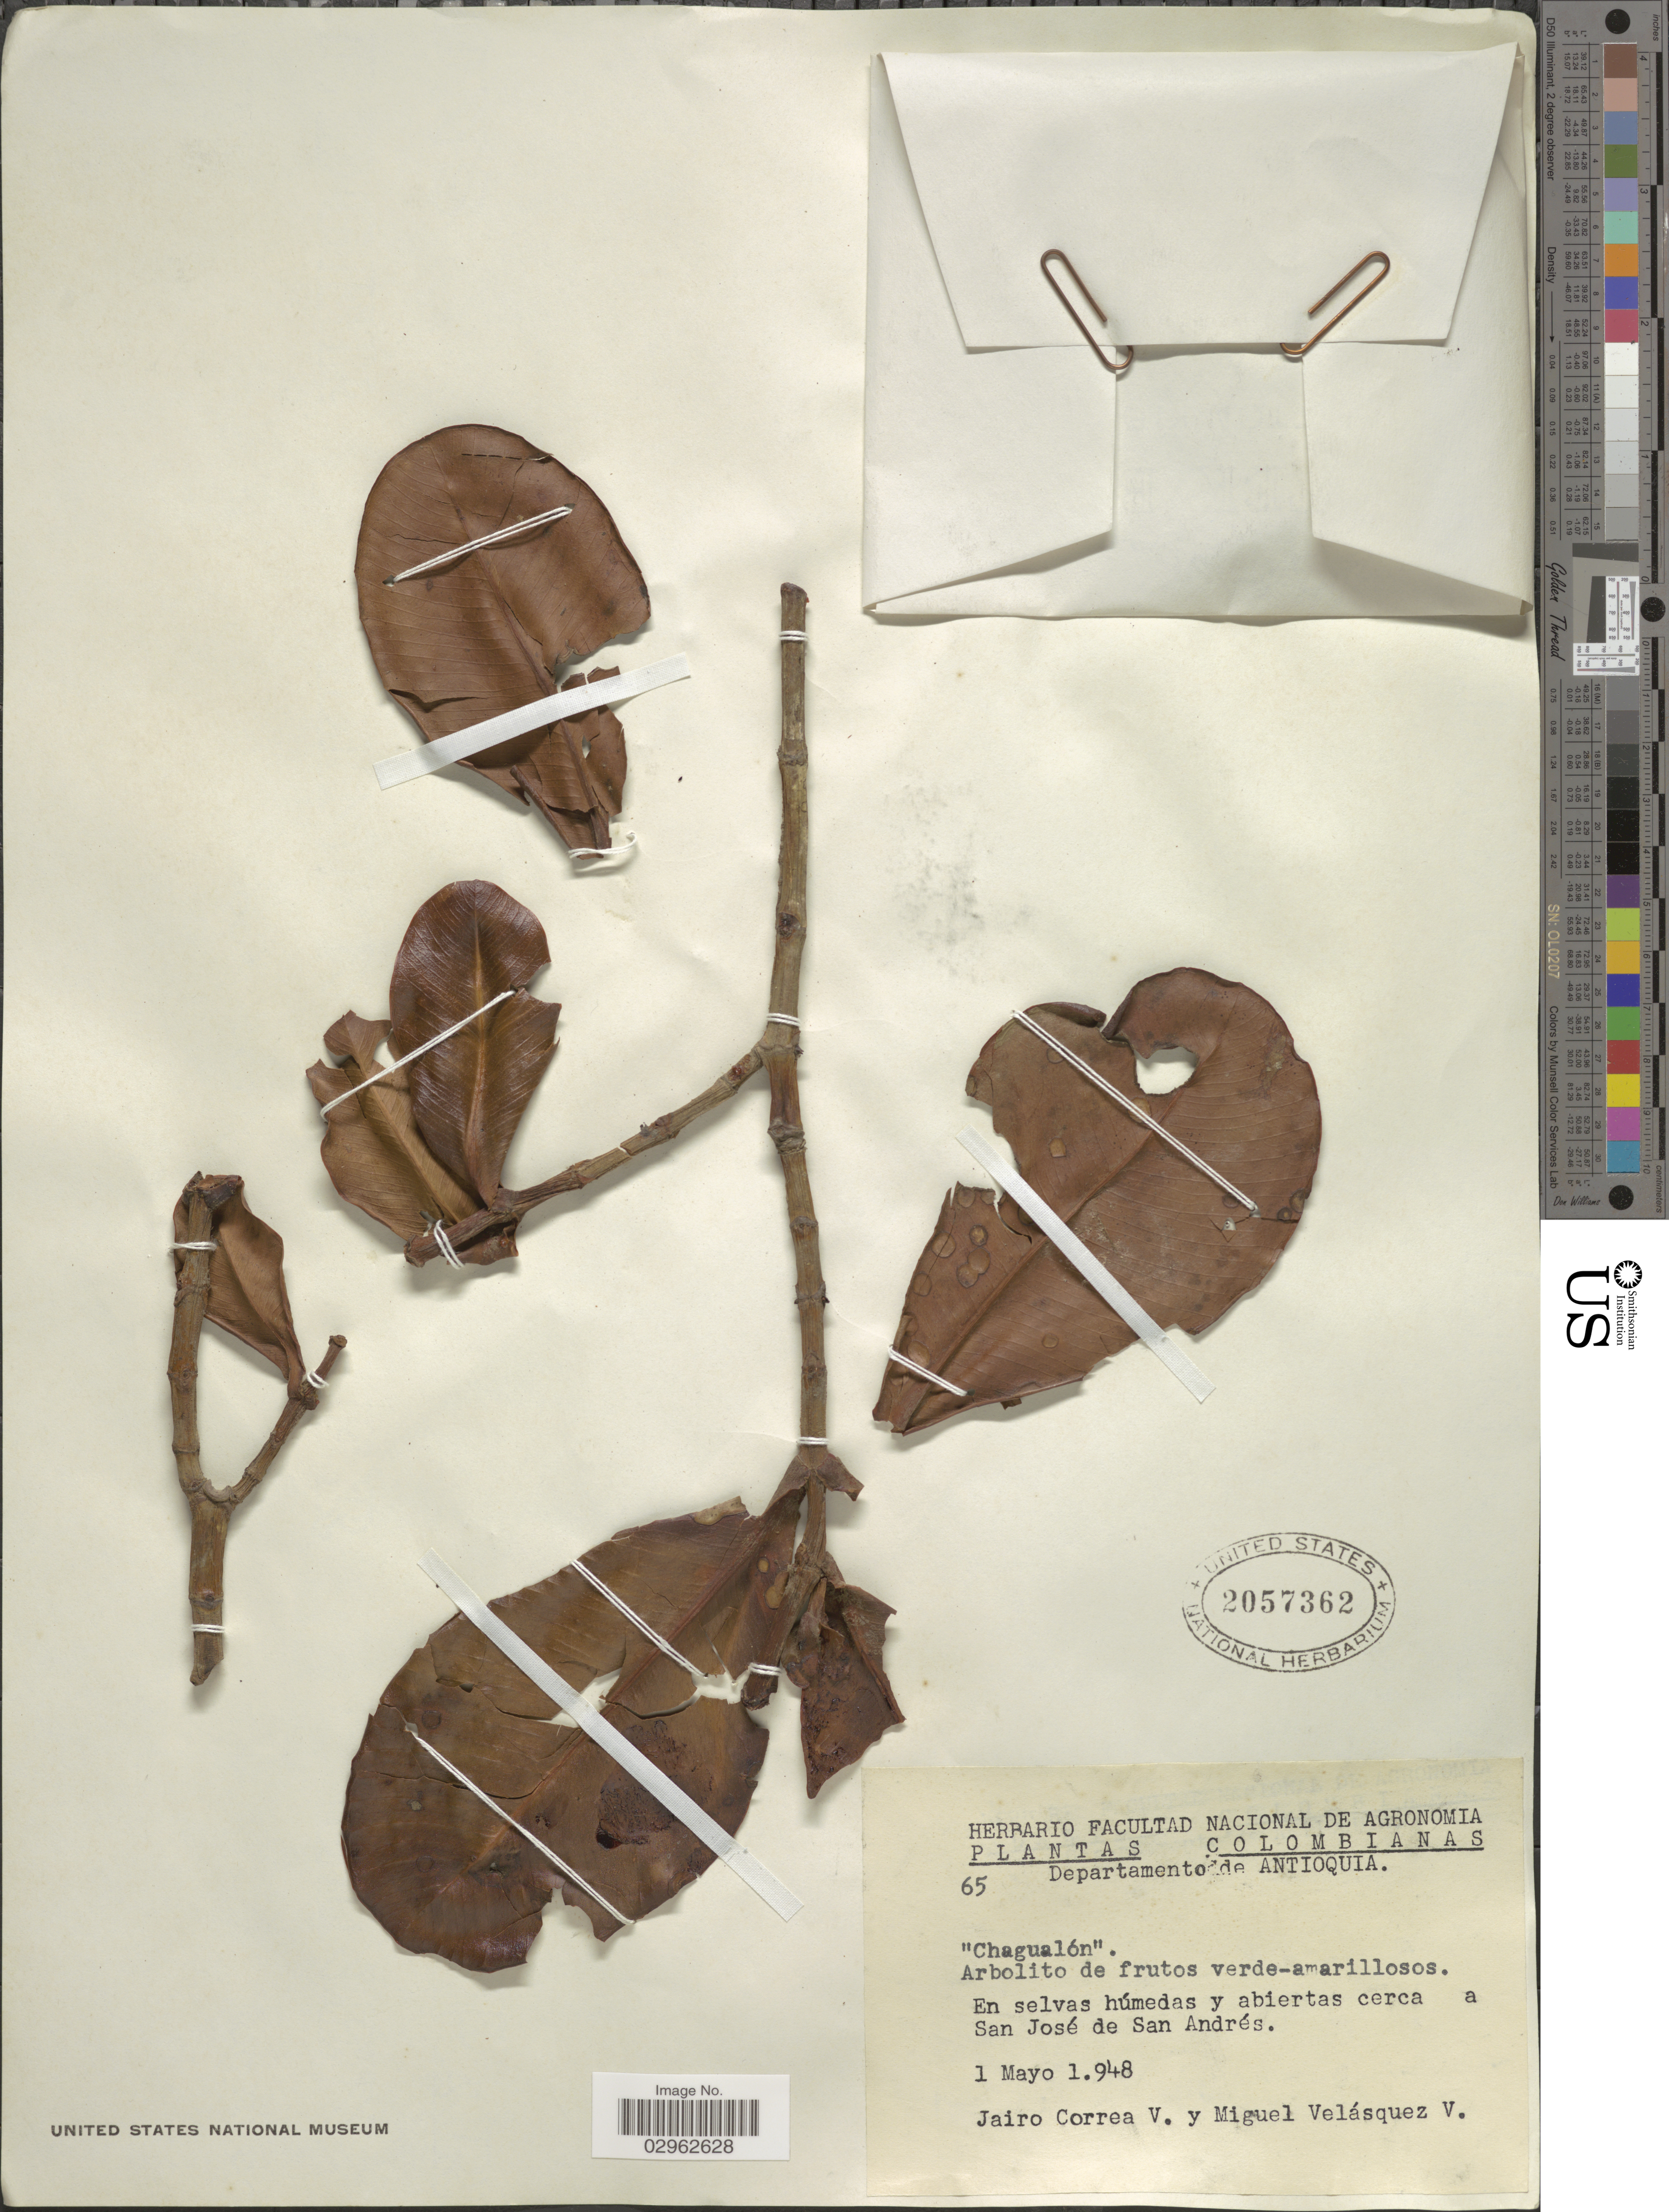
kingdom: Plantae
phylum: Tracheophyta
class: Magnoliopsida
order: Malpighiales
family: Clusiaceae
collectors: J. Correa V. & M. Velasquez V.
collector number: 65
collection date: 1948-05-01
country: Colombia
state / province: Antioquia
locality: Departamento de Antioquia, En selvas húmedas u abiertas cerca a San José de San Andrés.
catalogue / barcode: US 2057362